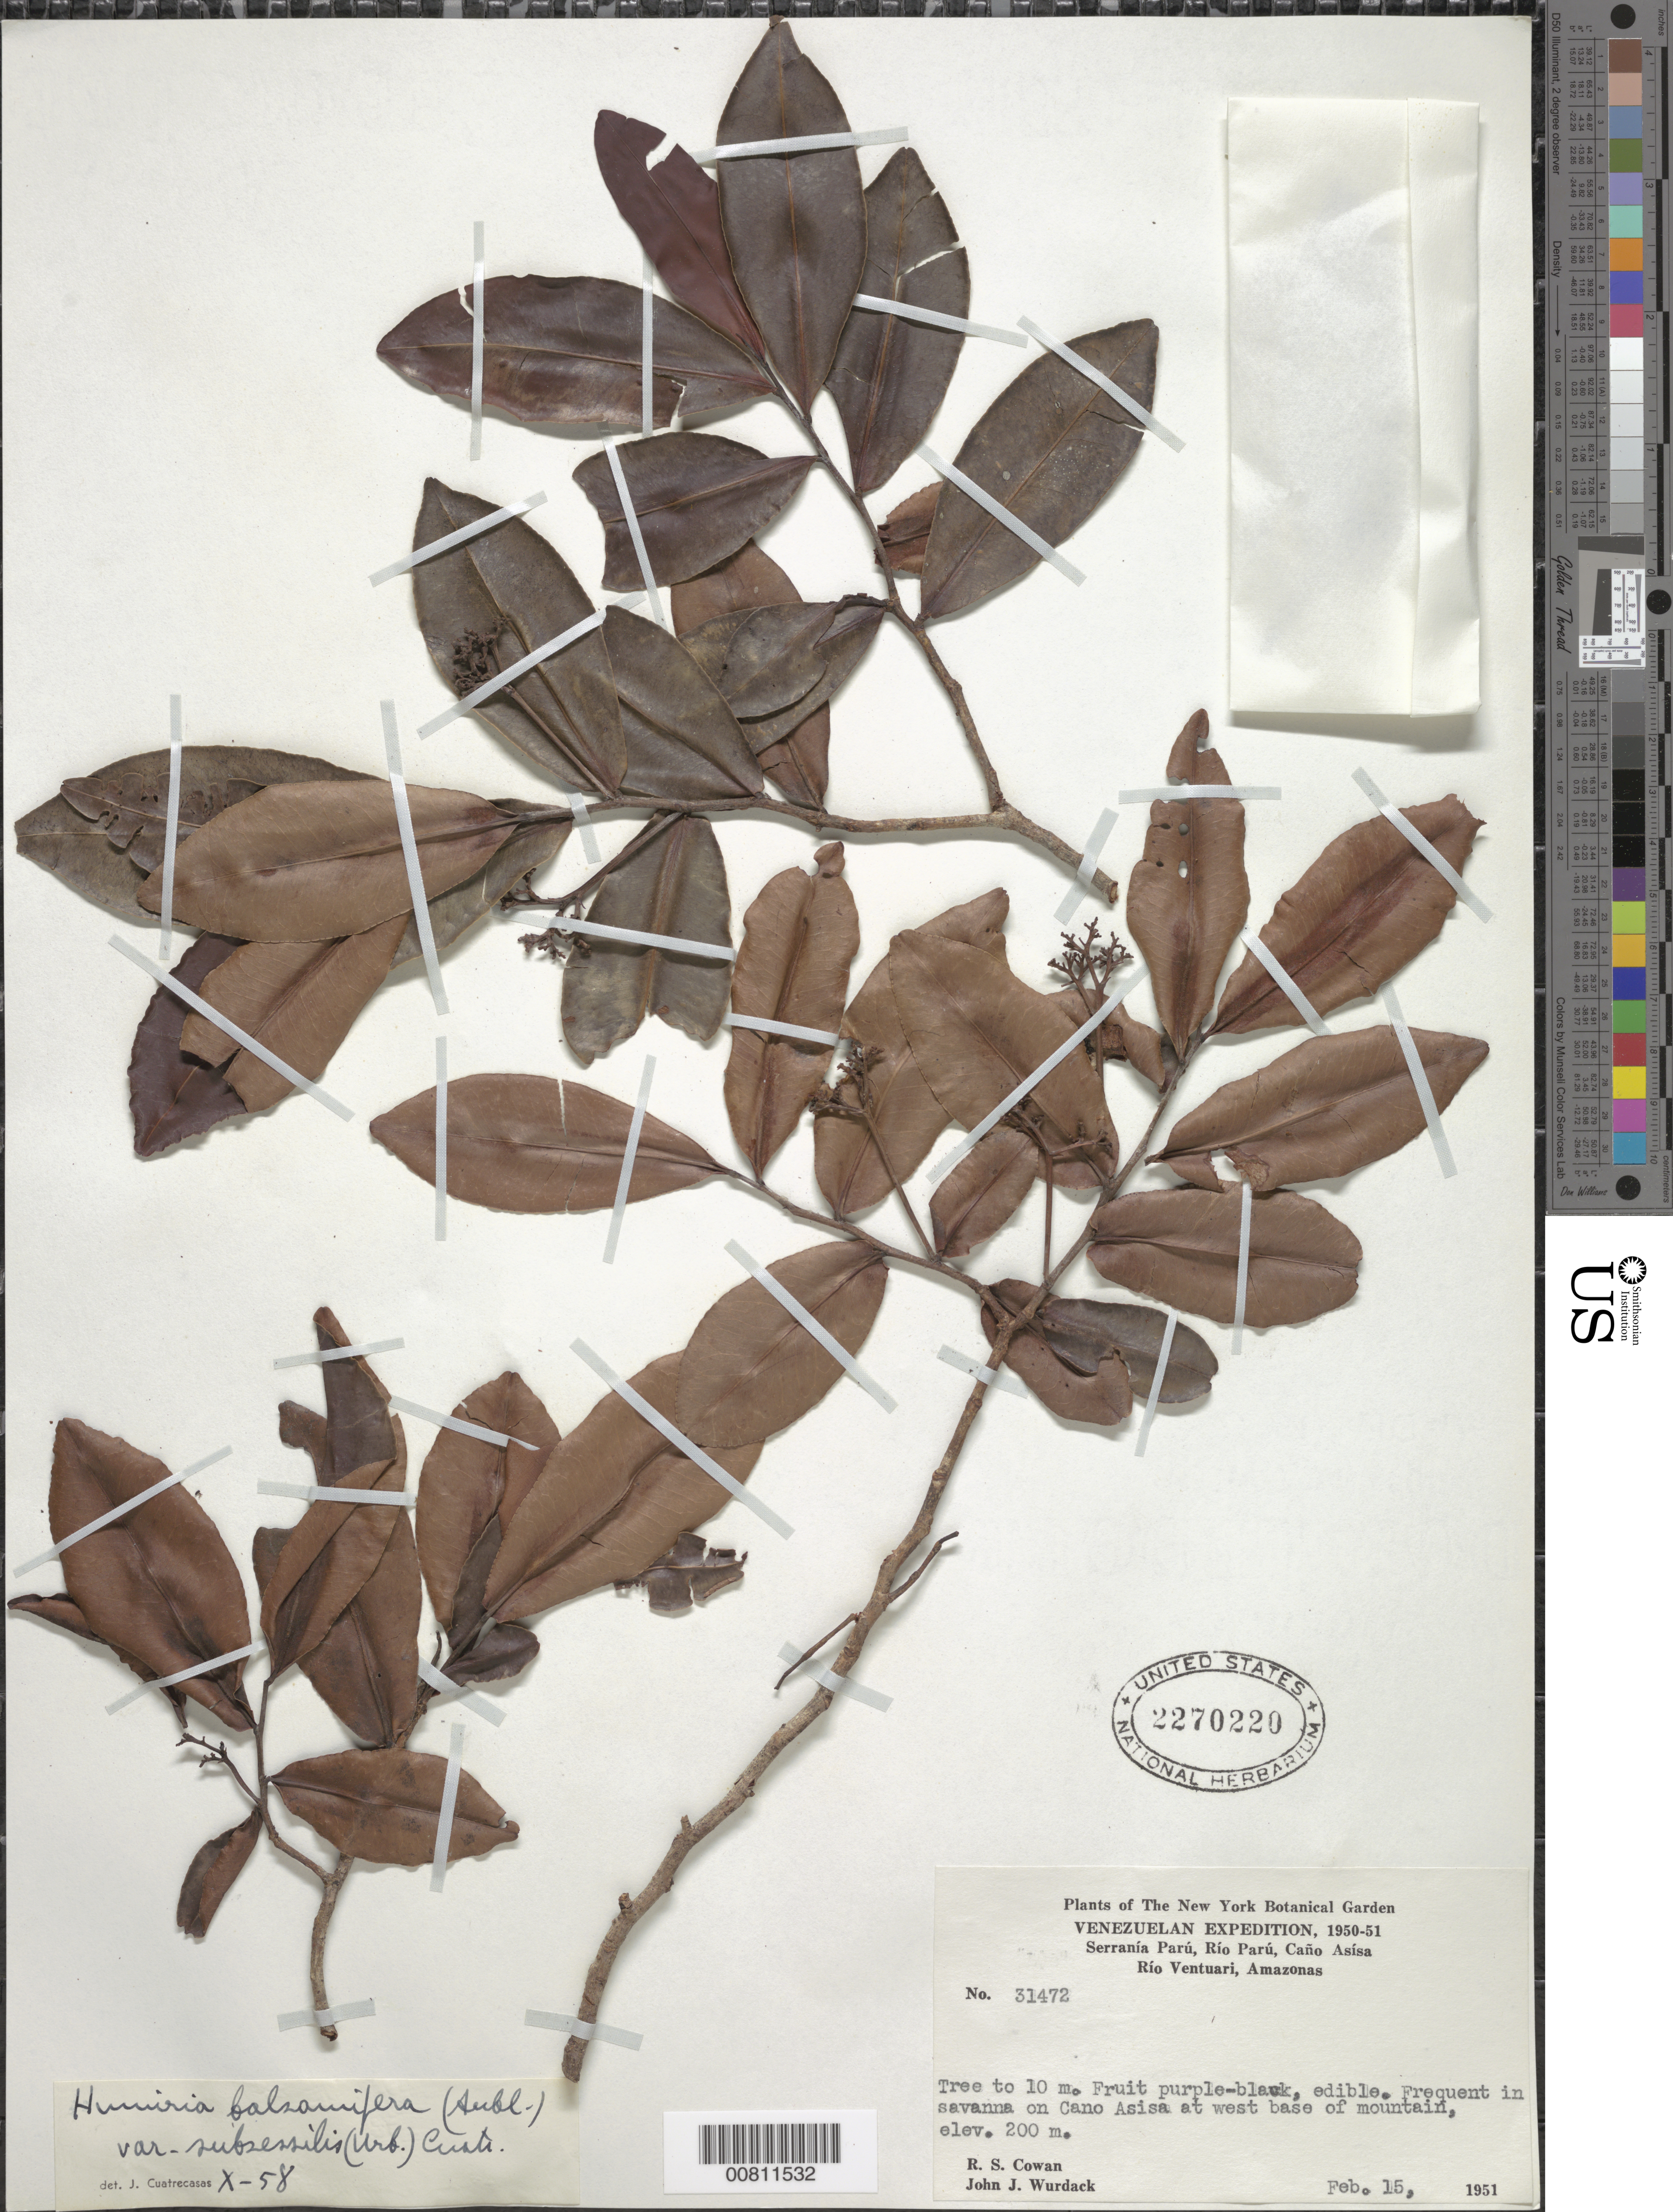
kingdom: Plantae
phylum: Tracheophyta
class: Magnoliopsida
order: Malpighiales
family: Humiriaceae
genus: Humiria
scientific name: Humiria balsamifera var. subsessilis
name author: (Urb.) Cuatrec.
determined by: Cuatrecasas, J.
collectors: R. S. Cowan & J. J. Wurdack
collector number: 31472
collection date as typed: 15-Feb-51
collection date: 1951-02-15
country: Venezuela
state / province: Amazonas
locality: Serranía Parú, Río Parú, Río Ventuari, west base of Cerro Paru at base camp on Caño Asisa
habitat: Savanna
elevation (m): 200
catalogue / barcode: US 2270220